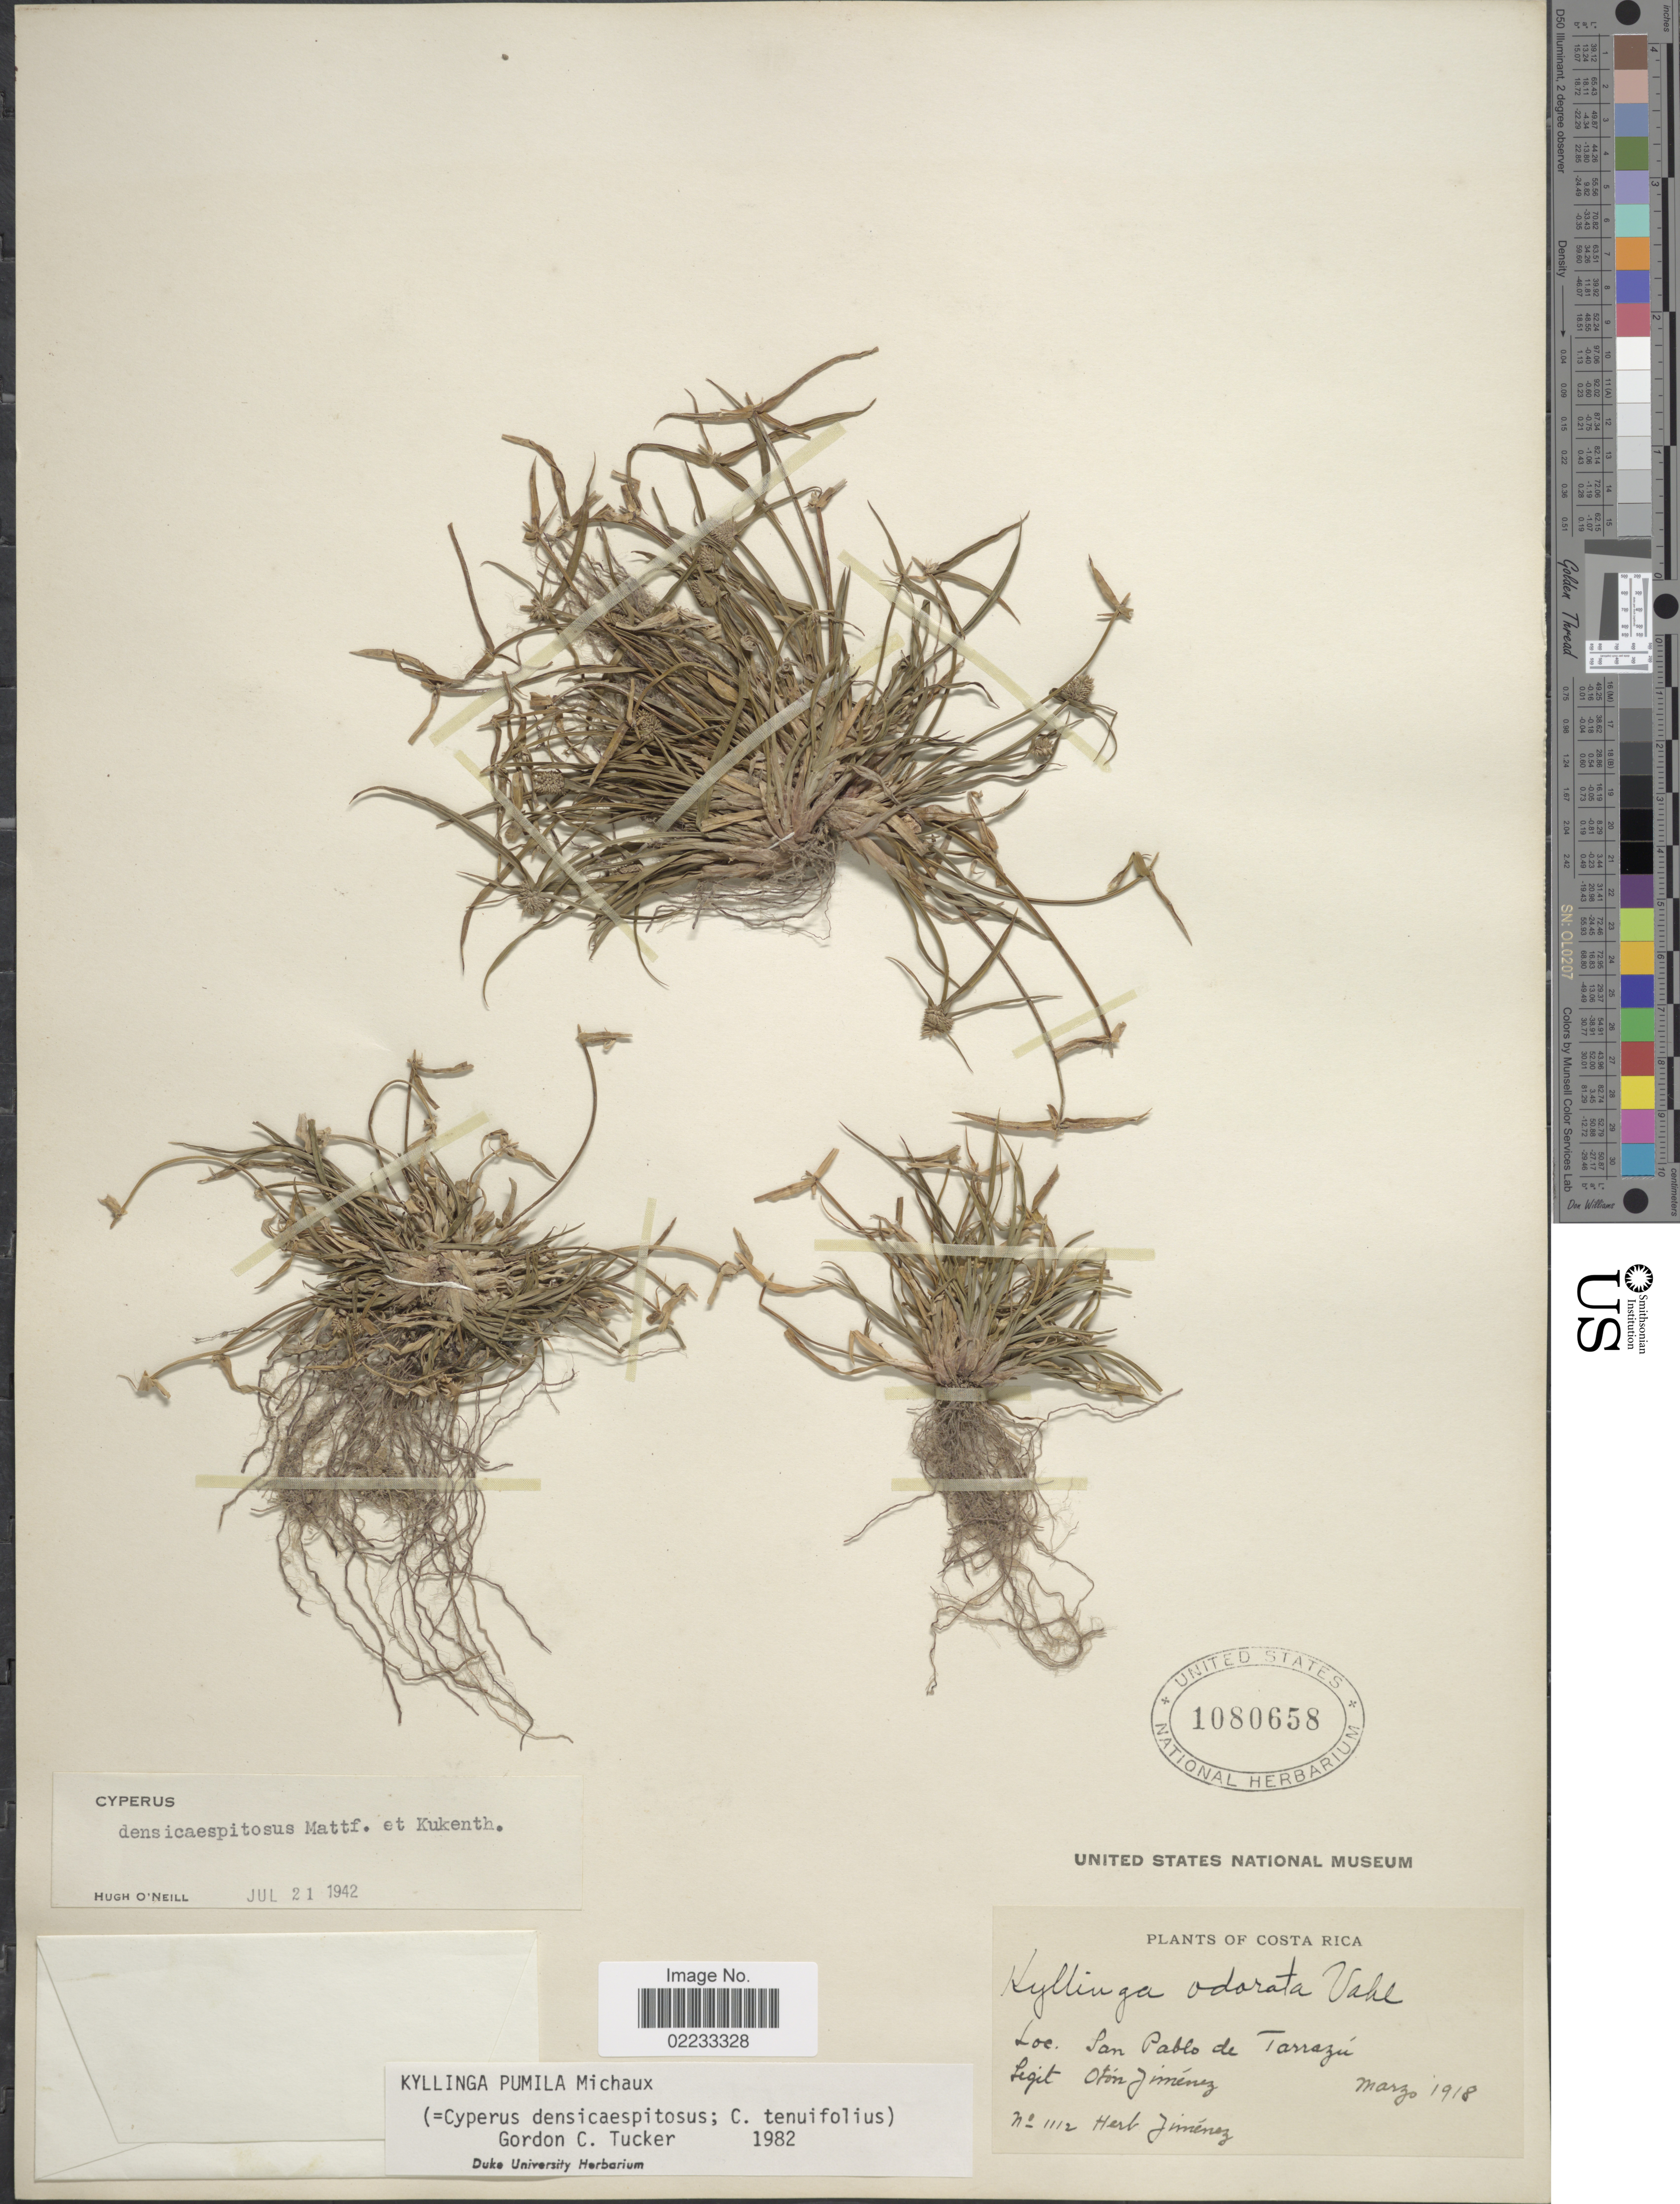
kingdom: Plantae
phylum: Tracheophyta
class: Liliopsida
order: Poales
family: Cyperaceae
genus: Cyperus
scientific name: Cyperus hortensis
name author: (Salzm. ex Steud.) Dorr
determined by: Strong, Mark T., (BOT), Smithsonian Institution - National Museum of Natural History (UNITED STATES)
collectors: O. Jimenez L.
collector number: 1112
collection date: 1918-03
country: Costa Rica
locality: San Pablo de Tarrazu.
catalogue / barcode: US 1080658